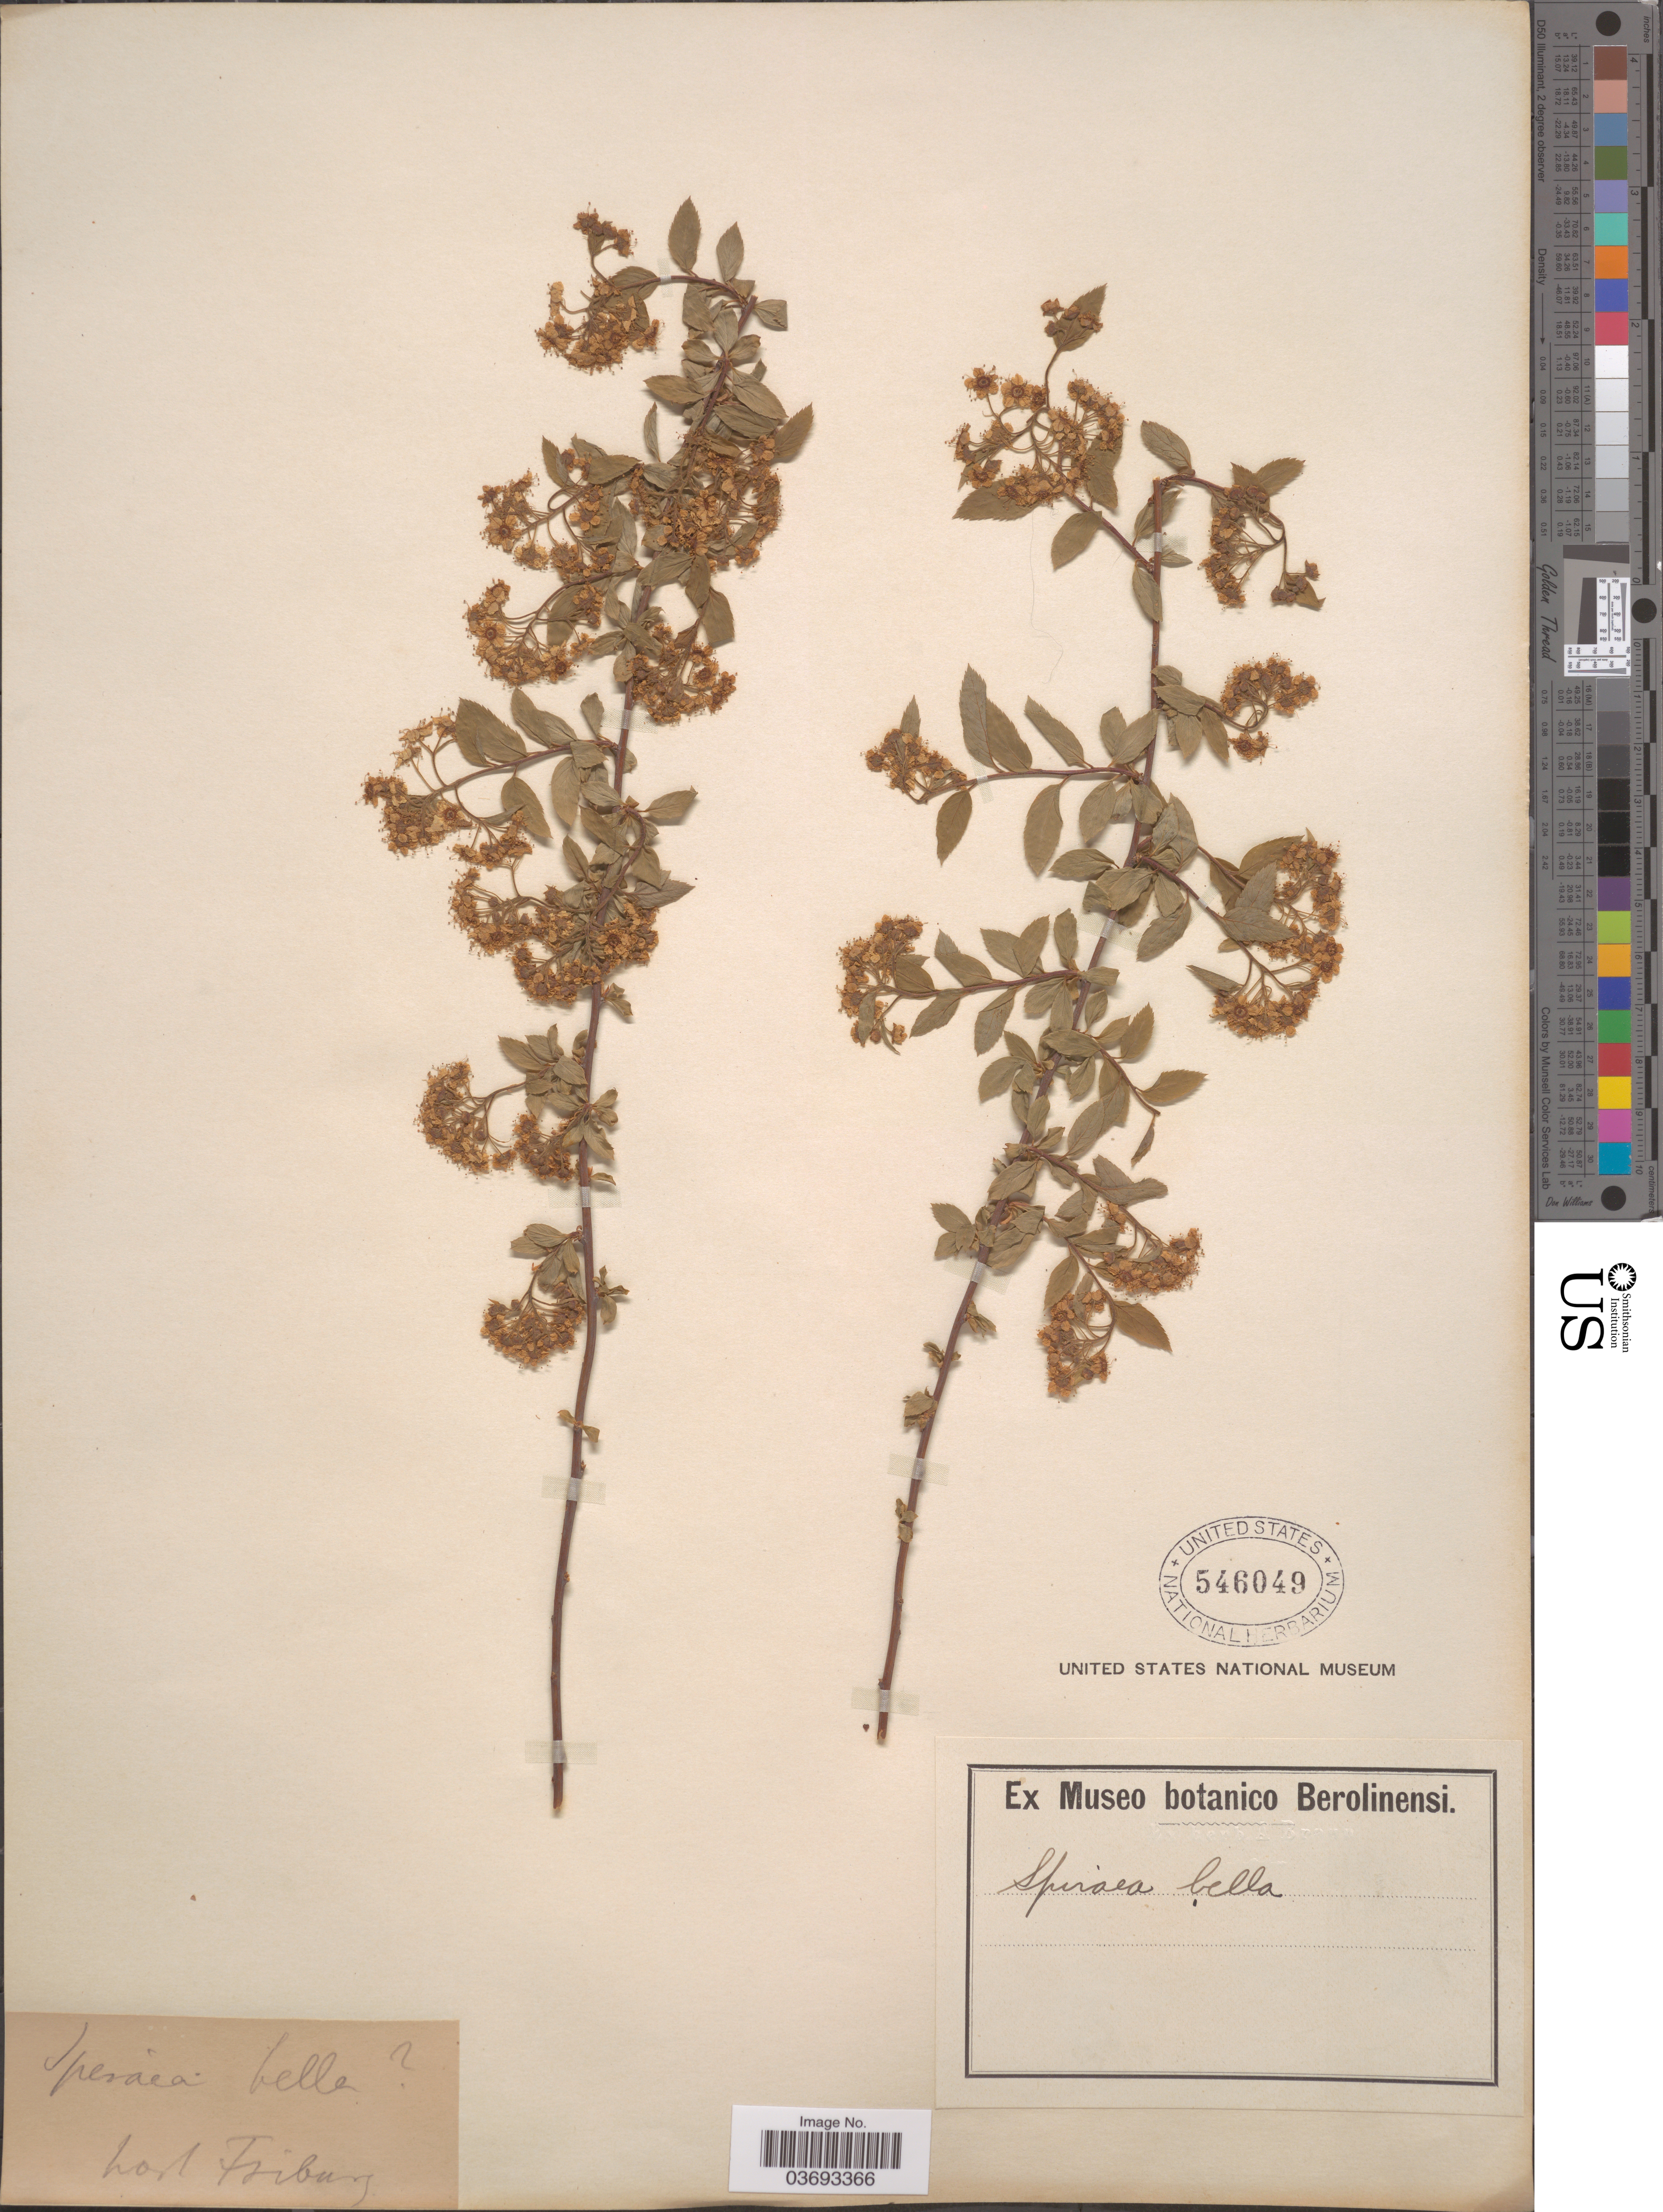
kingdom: Plantae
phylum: Tracheophyta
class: Magnoliopsida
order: Rosales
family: Rosaceae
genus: Spiraea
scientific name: Spiraea bella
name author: Sims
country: Switzerland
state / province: Fribourg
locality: Hort Fribourg.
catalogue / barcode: US 546049